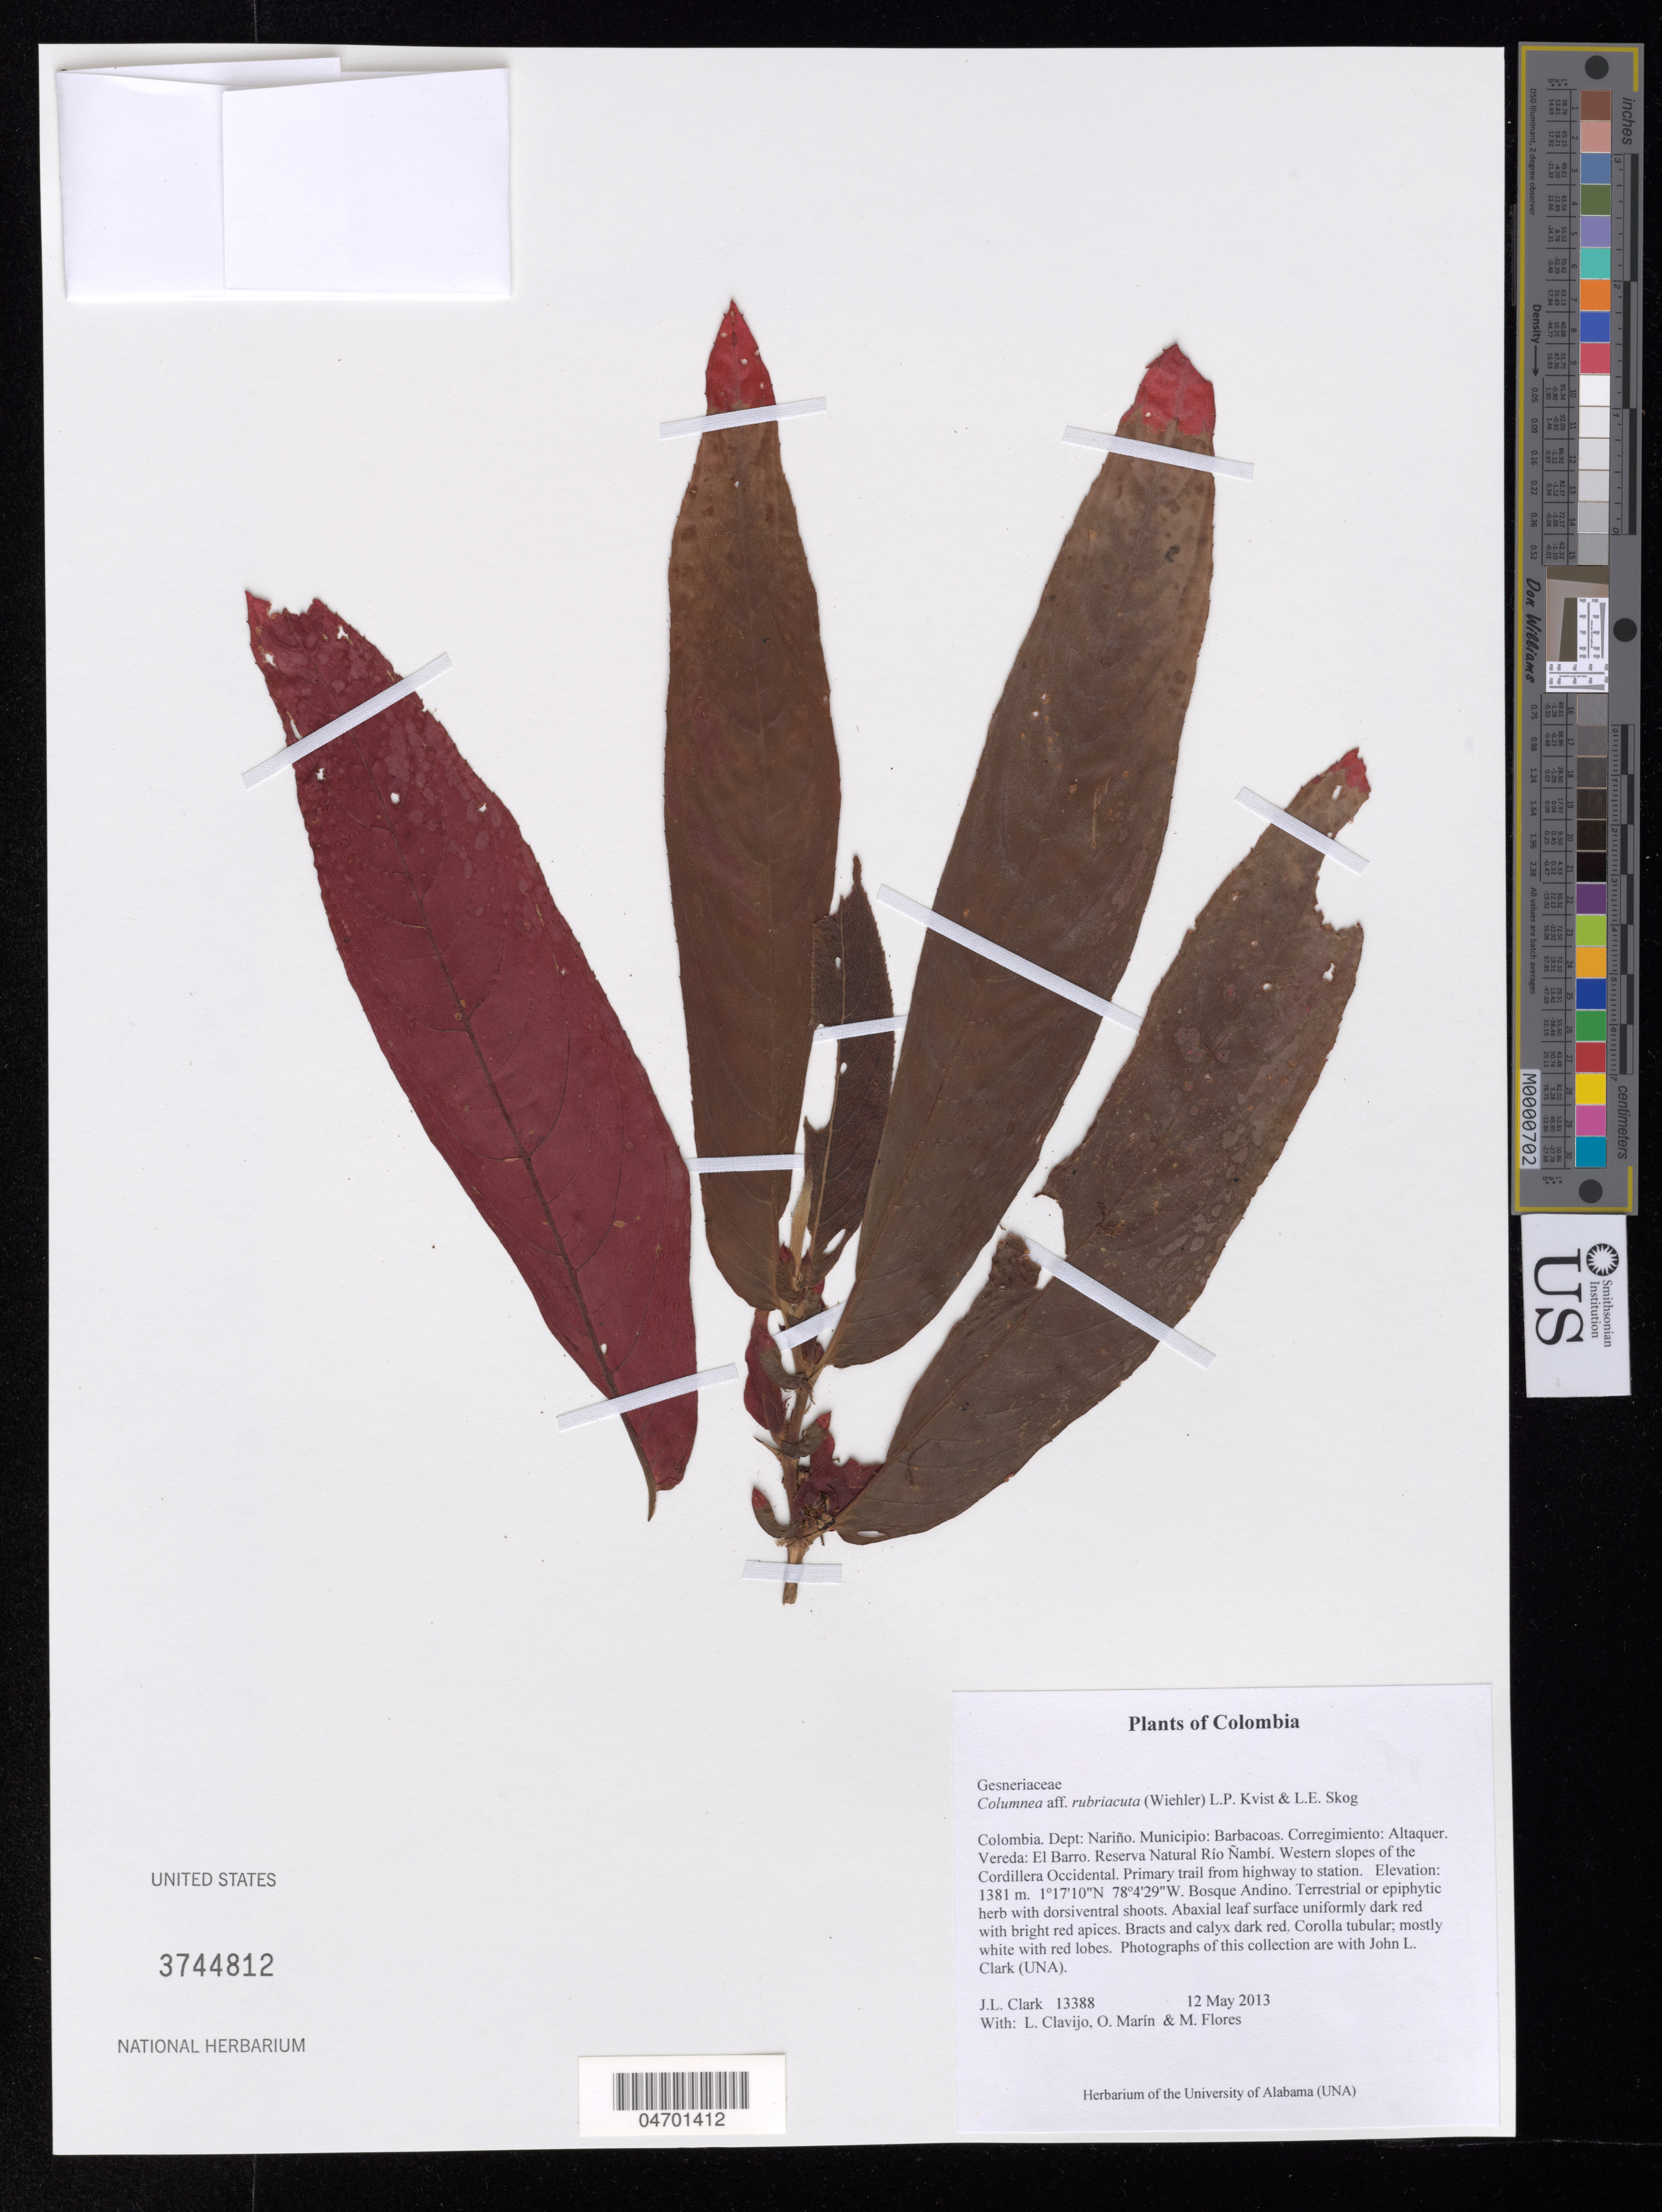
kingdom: Plantae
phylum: Tracheophyta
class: Magnoliopsida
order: Lamiales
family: Gesneriaceae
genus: Columnea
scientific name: Columnea rubriacuta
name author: (Wiehler) L.P. Kvist & L.E. Skog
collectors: J. L. Clark, L. Clavijo, J. Howieson & M. Flores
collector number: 13388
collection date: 2013-05-12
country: Colombia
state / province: Nariño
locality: Dept: Nariño. Municipio: Barbacoas. Corregimiento: Altaquer. Vereda: El Barro: Reserva Natural Río Ñambí. Western slopes of the Cordillera Occidental. Primary tail from highway to station.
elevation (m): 1381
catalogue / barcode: US 3744812